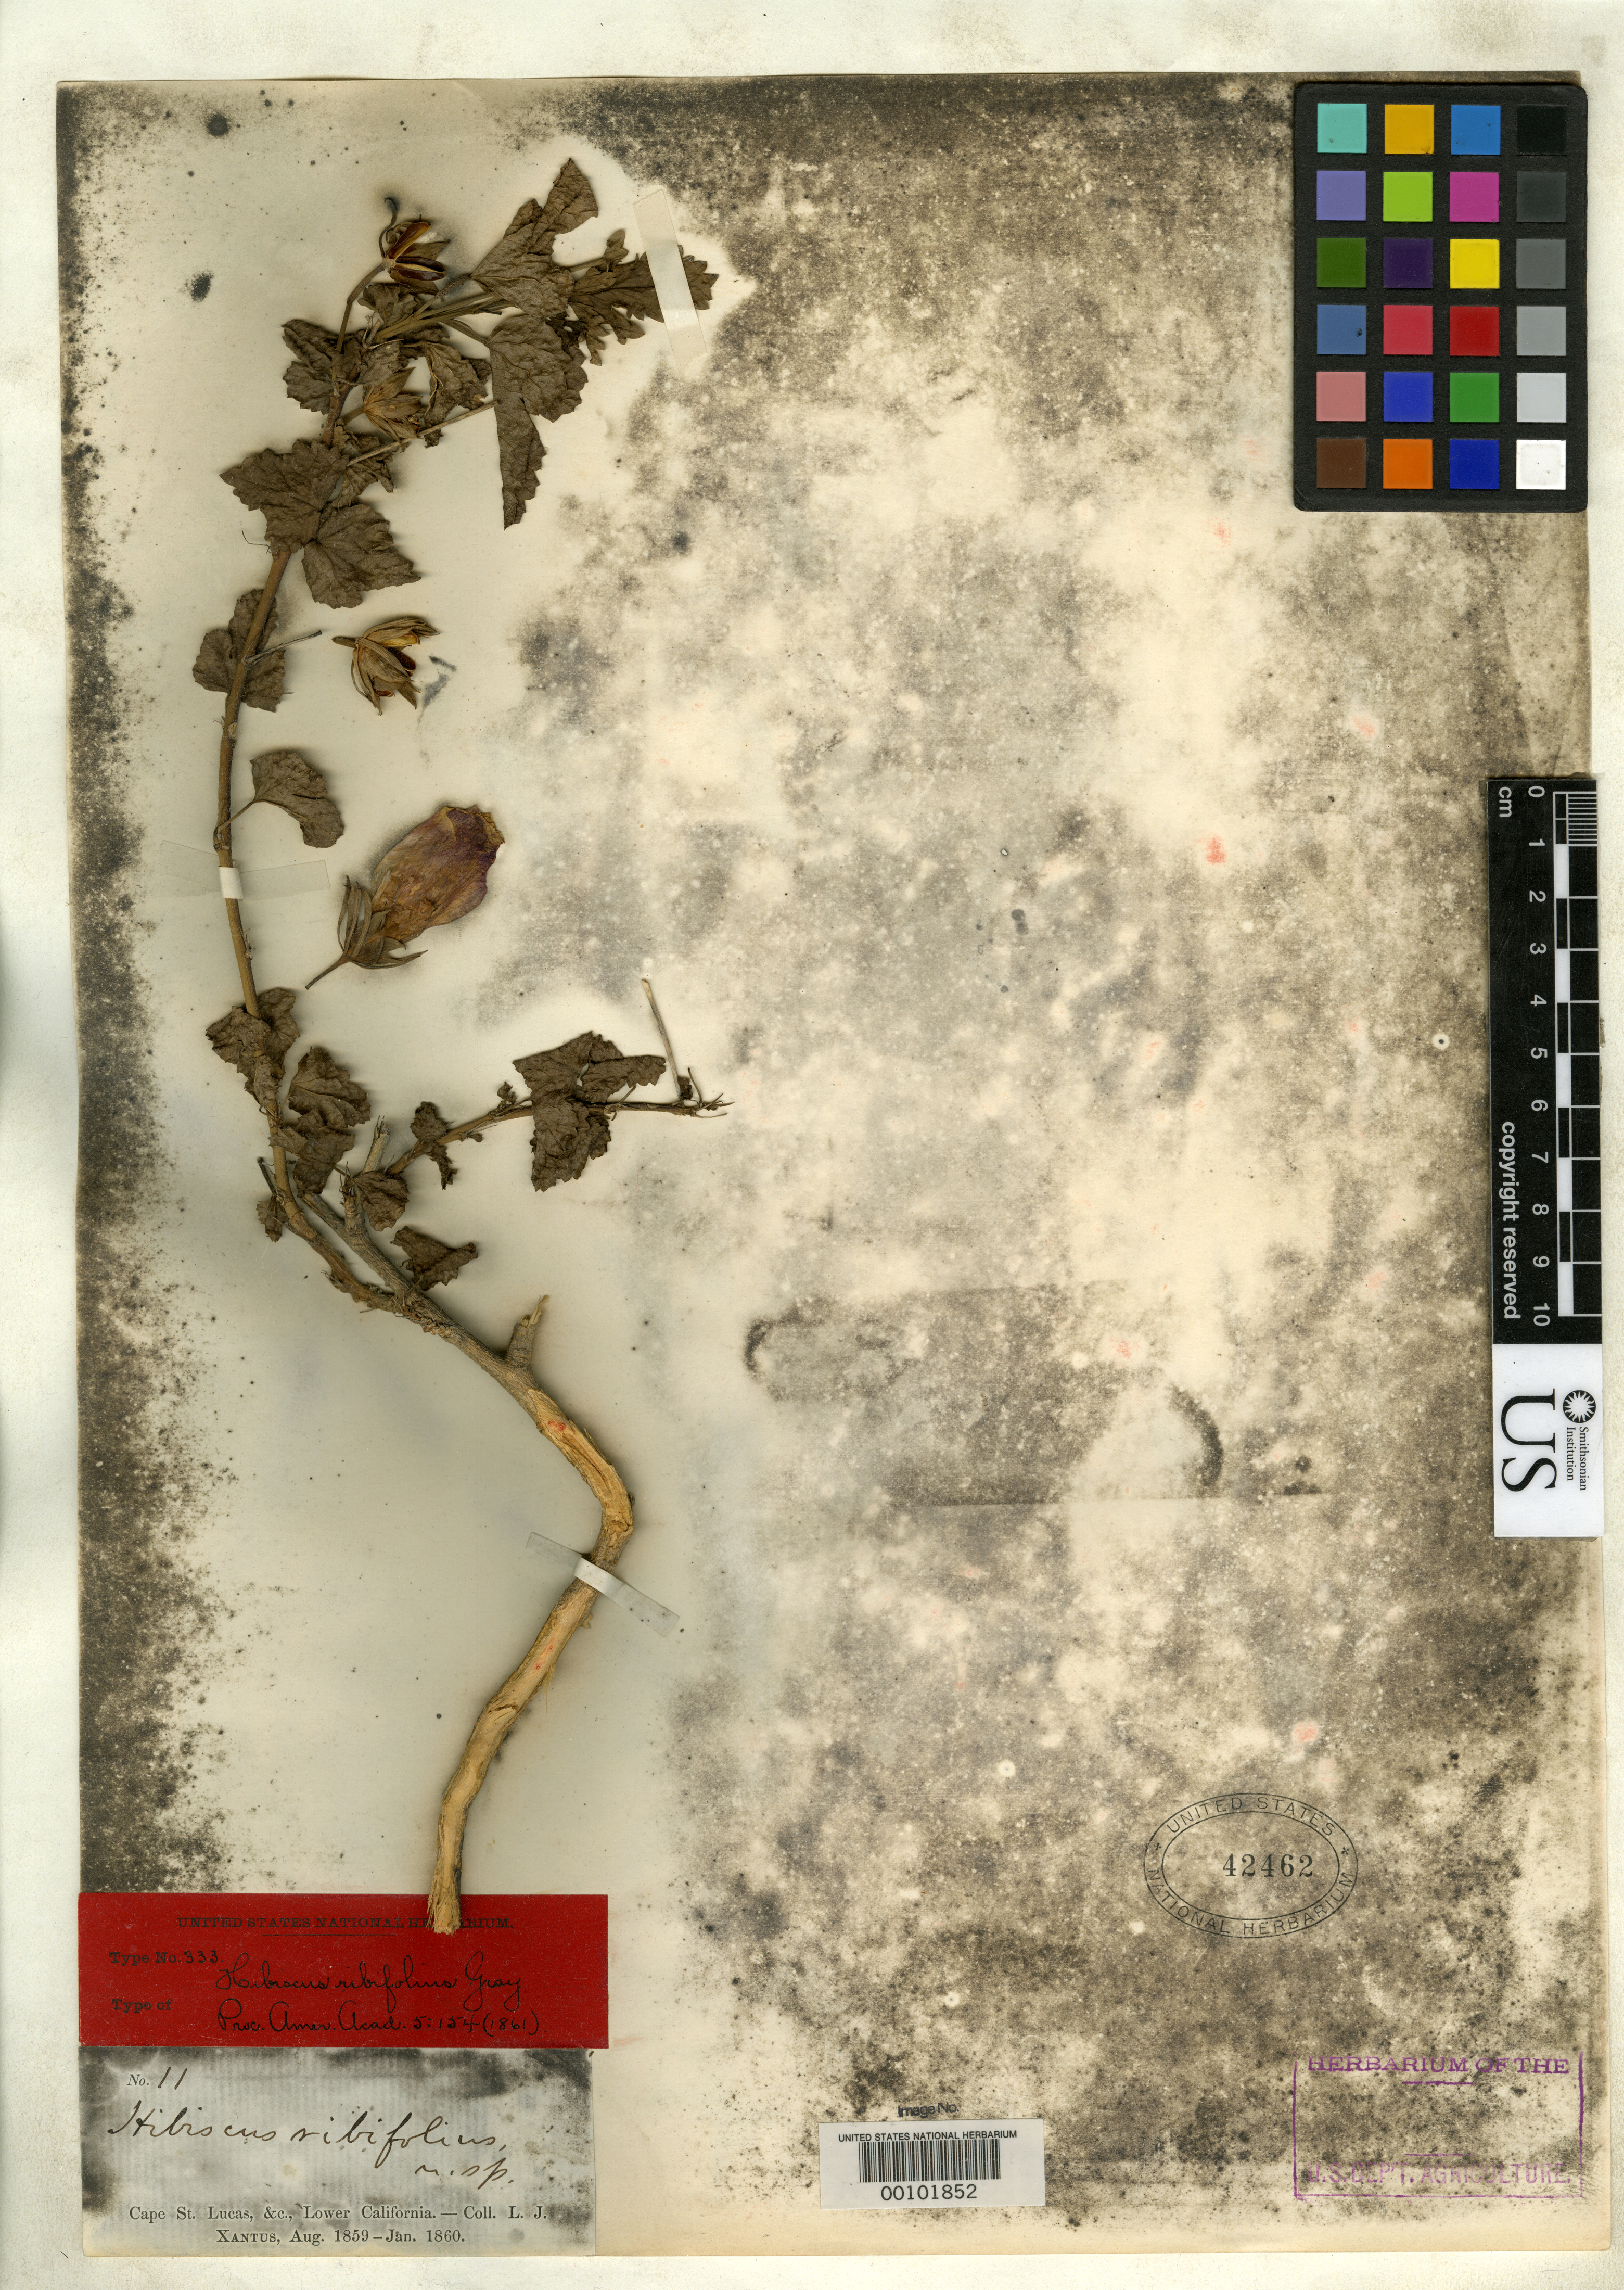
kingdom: Plantae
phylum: Tracheophyta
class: Magnoliopsida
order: Malvales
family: Malvaceae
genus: Hibiscus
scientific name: Hibiscus ribifolius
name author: A. Gray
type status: Holotype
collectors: L. J. Xantus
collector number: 11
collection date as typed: Aug 1859 to -- Jan 1860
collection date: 1859-08/1860-01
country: Mexico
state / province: Baja California Sur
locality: Cape San Lucas.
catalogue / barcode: US 42462